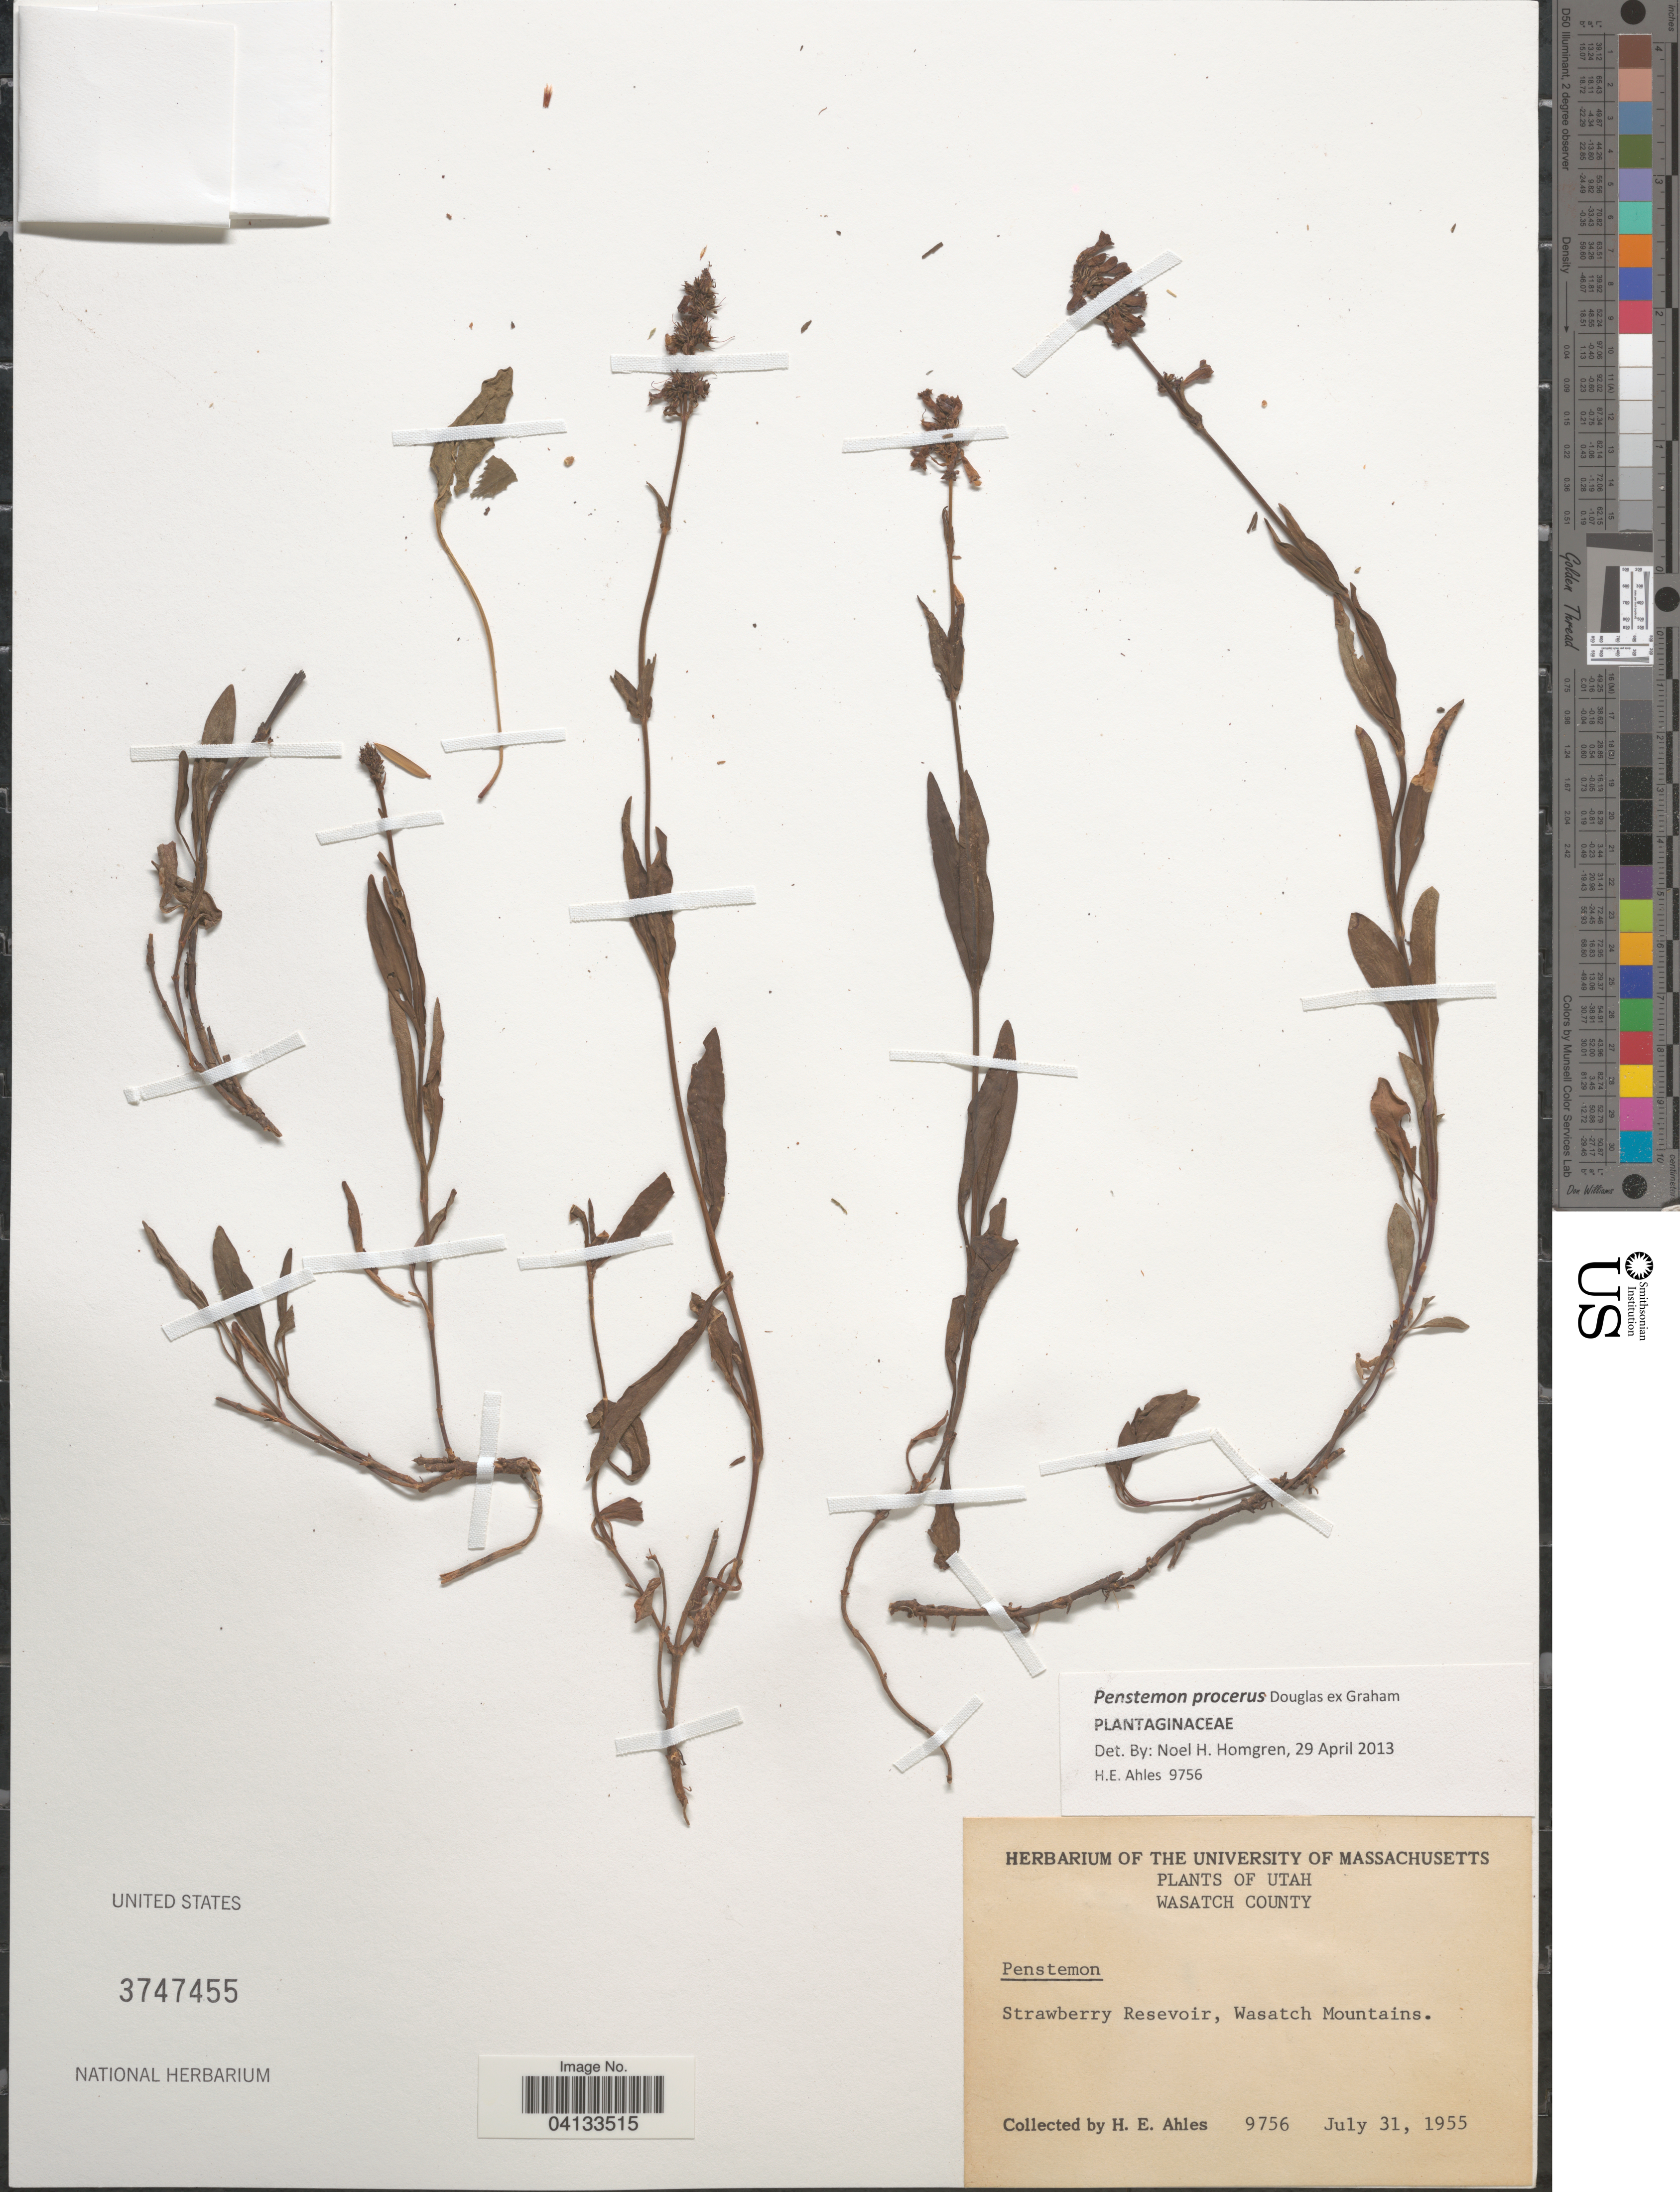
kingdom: Plantae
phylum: Tracheophyta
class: Magnoliopsida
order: Lamiales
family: Plantaginaceae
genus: Penstemon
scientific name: Penstemon procerus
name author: Douglas ex Graham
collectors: H. E. Ahles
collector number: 9756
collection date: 1955-07-31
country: United States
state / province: Utah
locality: Wasatch County. Strawberryb Reservoir, Wasatch Mountains.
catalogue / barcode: US 3747455